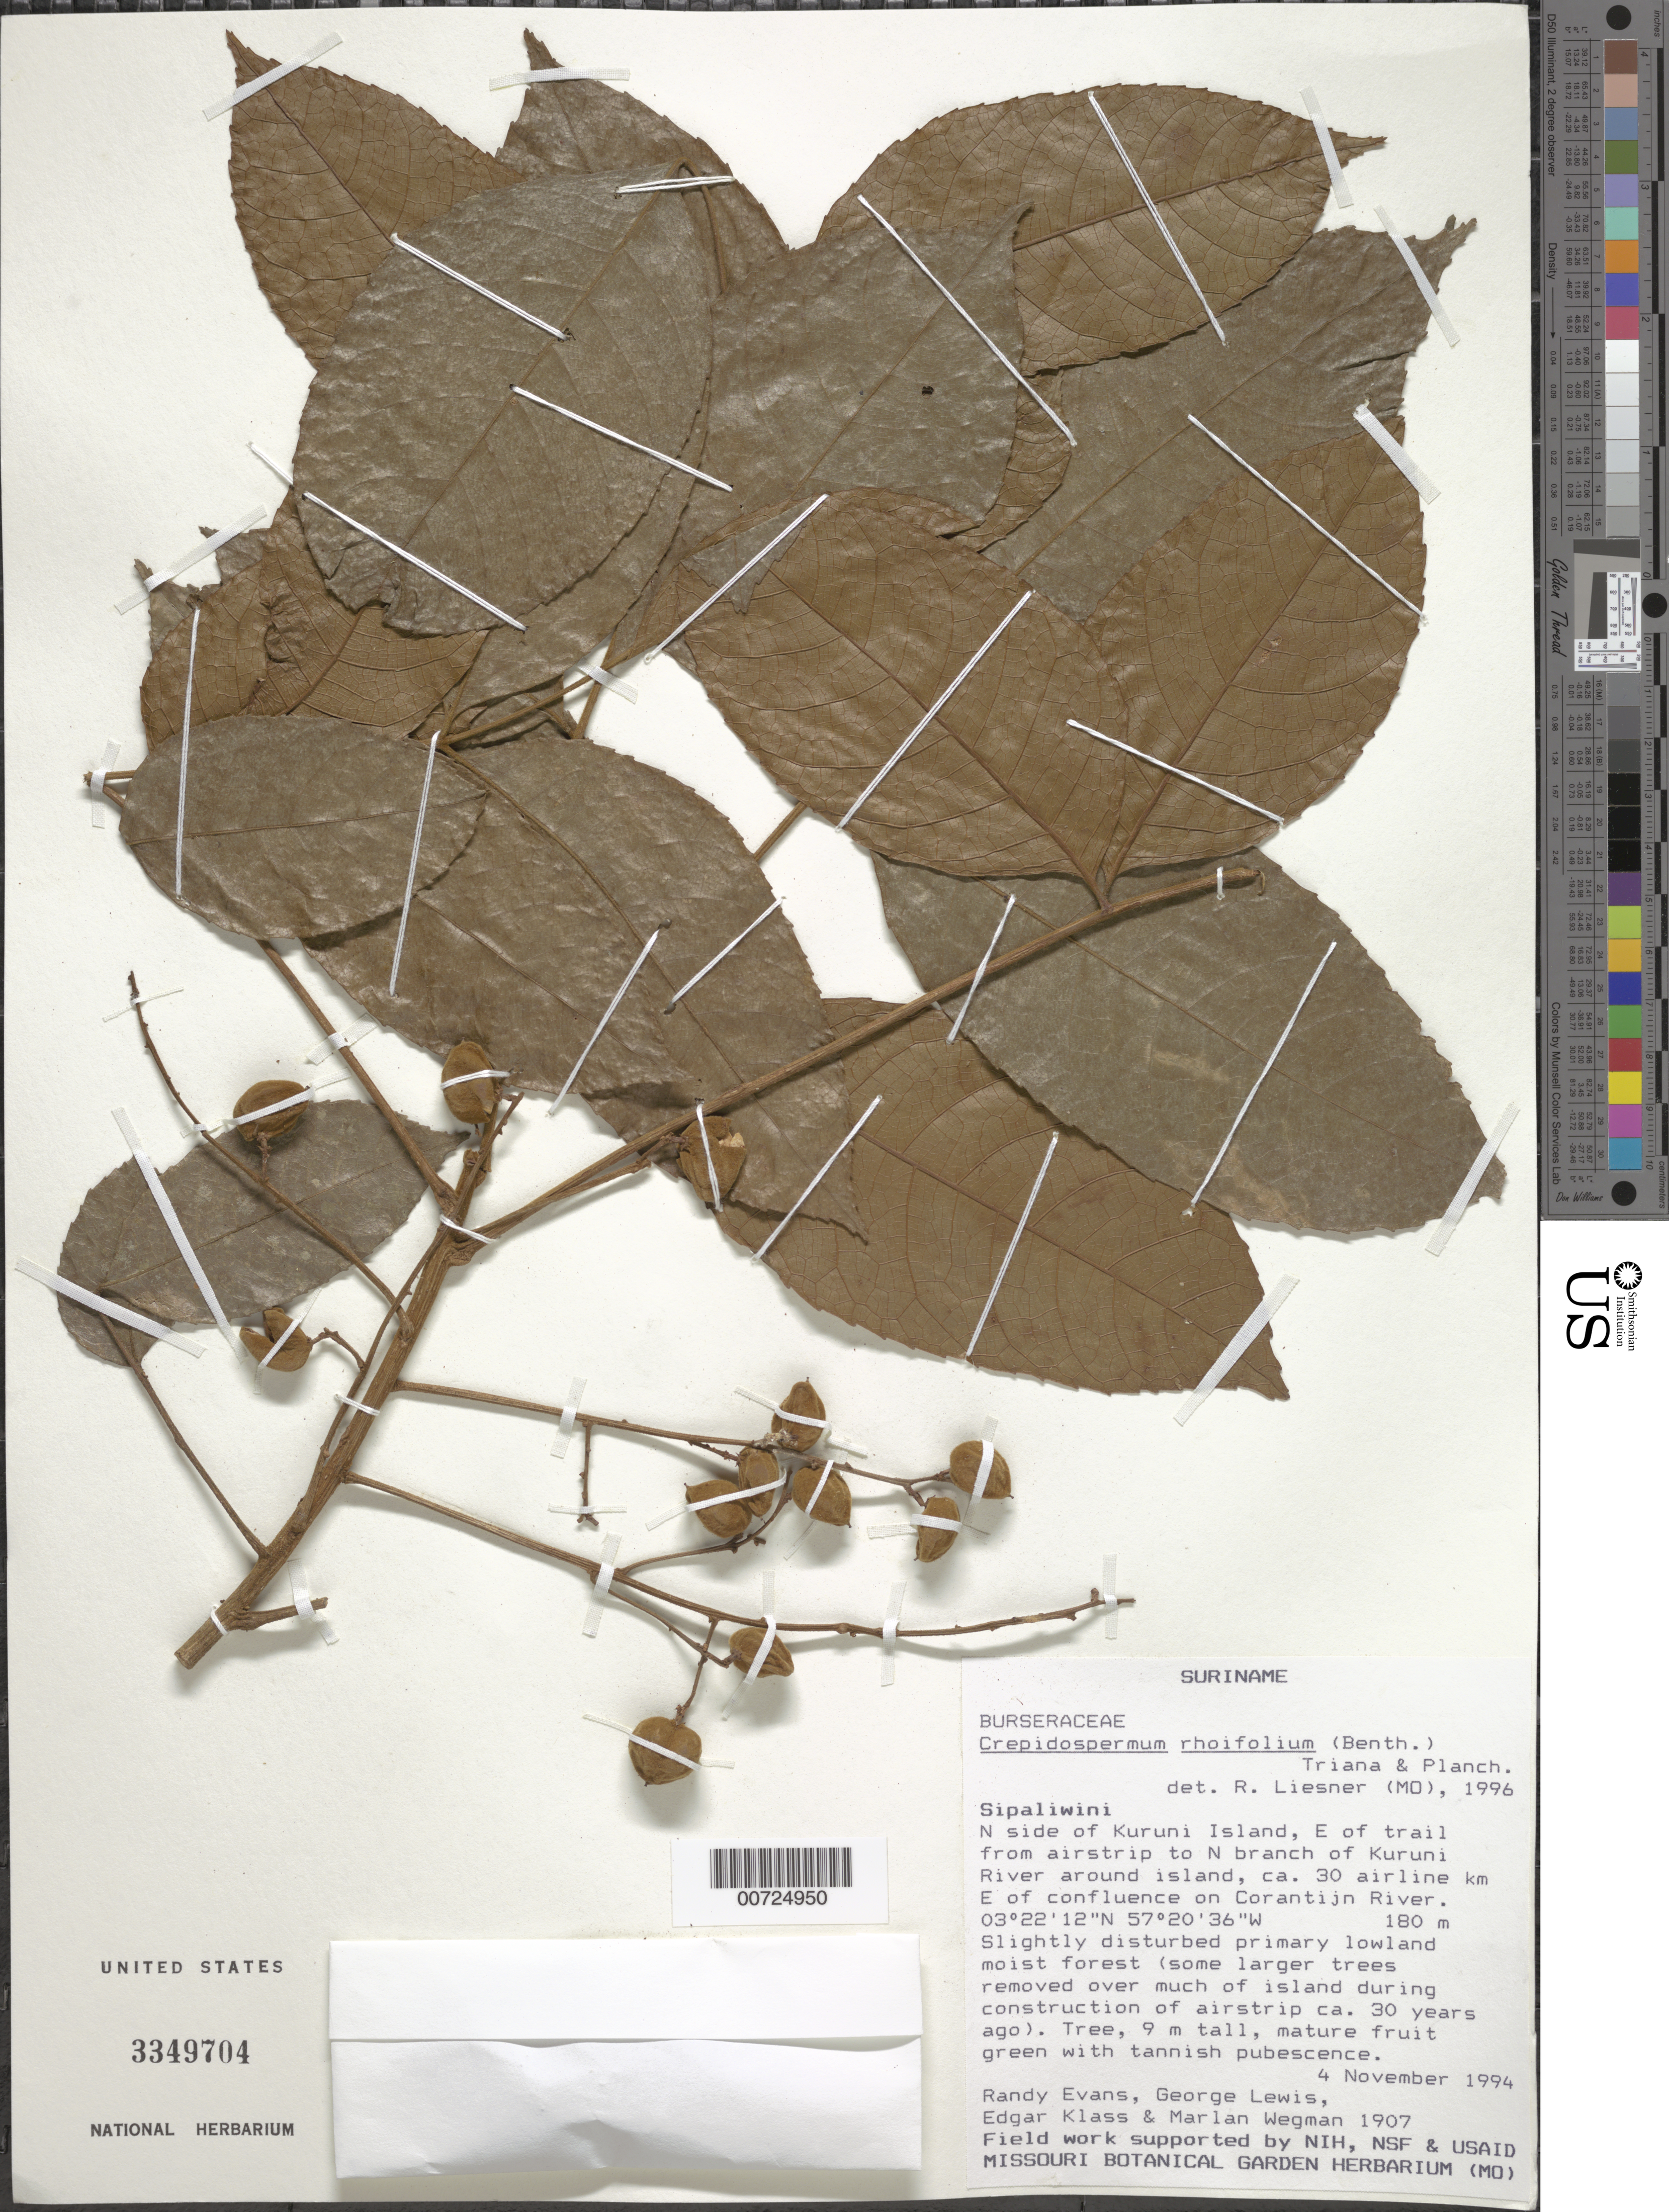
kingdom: Plantae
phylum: Tracheophyta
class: Magnoliopsida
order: Sapindales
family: Burseraceae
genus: Protium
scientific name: Protium rhoifolium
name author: (Benth.) Byng & Christenh.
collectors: R. Evans, G. Lewis, E. Klass & M. Wegman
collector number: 1907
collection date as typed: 4-Nov-94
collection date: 1994-11-04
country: Suriname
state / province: Sipaliwini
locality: Kuruni Island, N side, W of trail from airstrip to N branch of Kuruni R., ca 30 airline km E of confluence on Corantijn R.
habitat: Slightly disturbed primary lowland moist forest (some larger trees removed over much of island during construction of airstrip ca. 30 years ago).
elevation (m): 180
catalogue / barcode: US 3349704